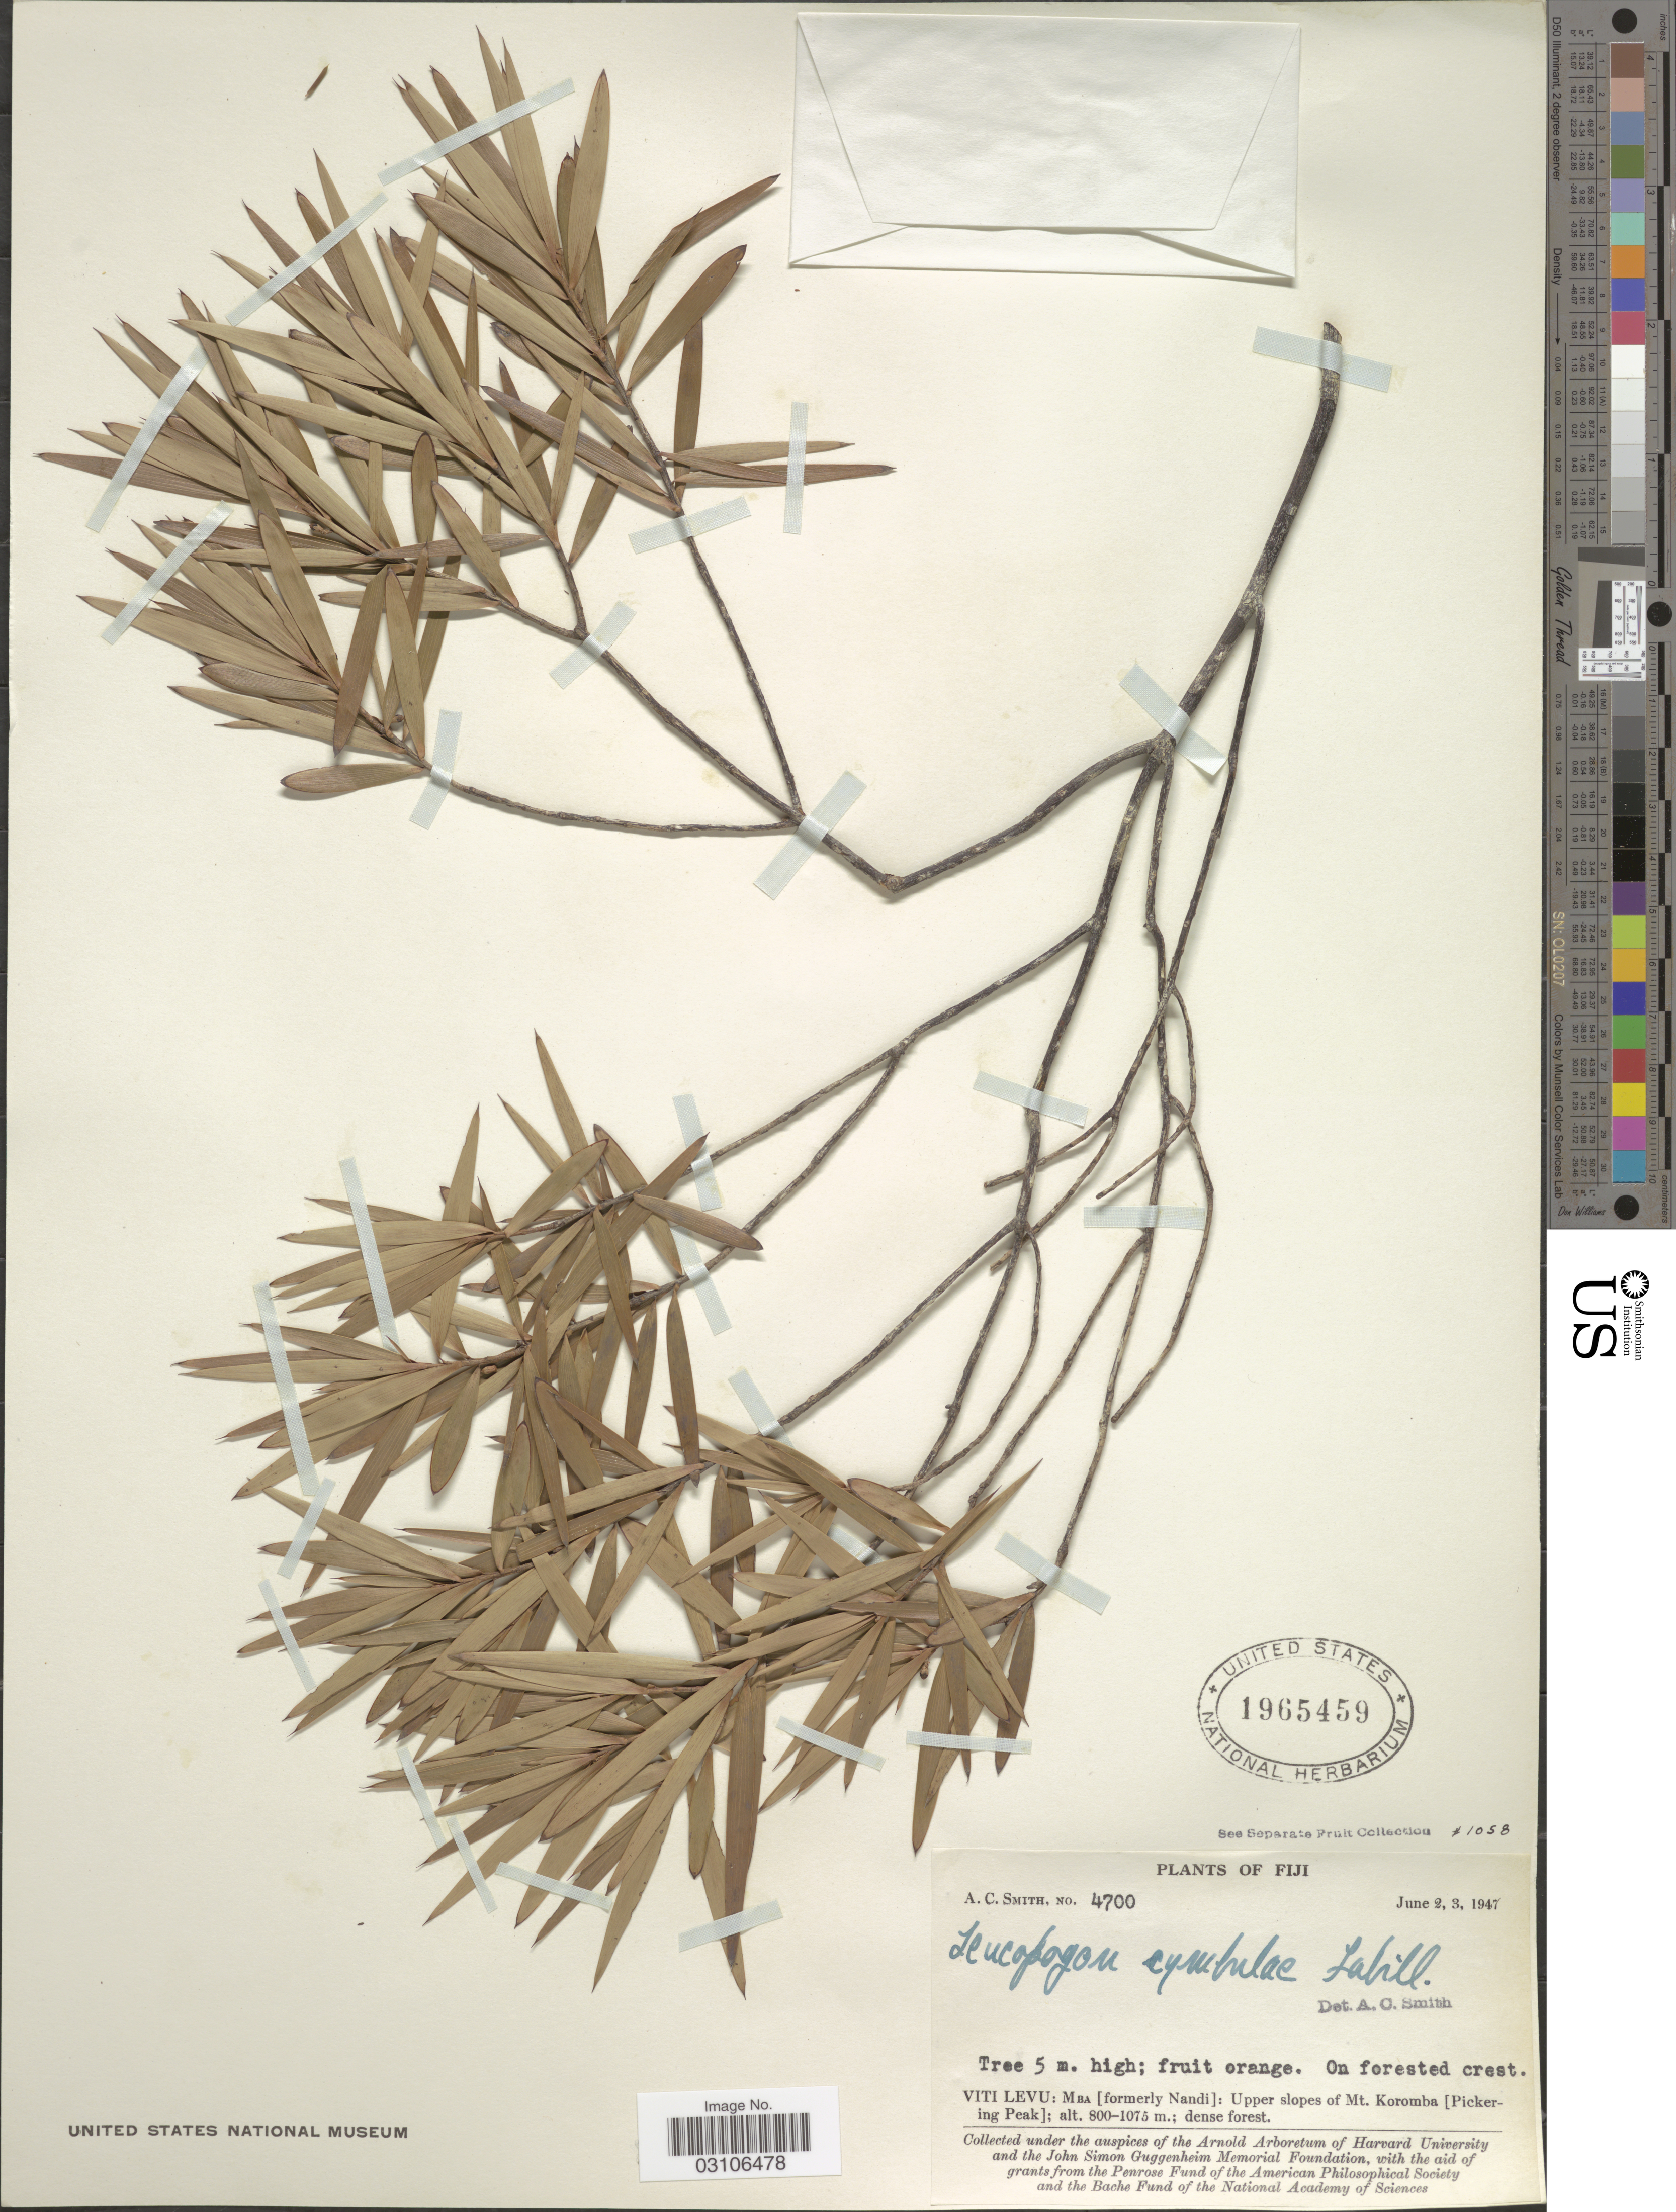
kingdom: Plantae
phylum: Tracheophyta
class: Magnoliopsida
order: Ericales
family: Ericaceae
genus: Styphelia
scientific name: Styphelia cymbulae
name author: (Labill.) Spreng.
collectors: A. C. Smith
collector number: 4700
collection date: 1947-06-02/1947-06-03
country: Fiji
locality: Viti Levu: Mba [formerly Nandi]: Upper slopes of Mt. Koromba [Pickering Peak].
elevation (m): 800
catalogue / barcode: US 1965459